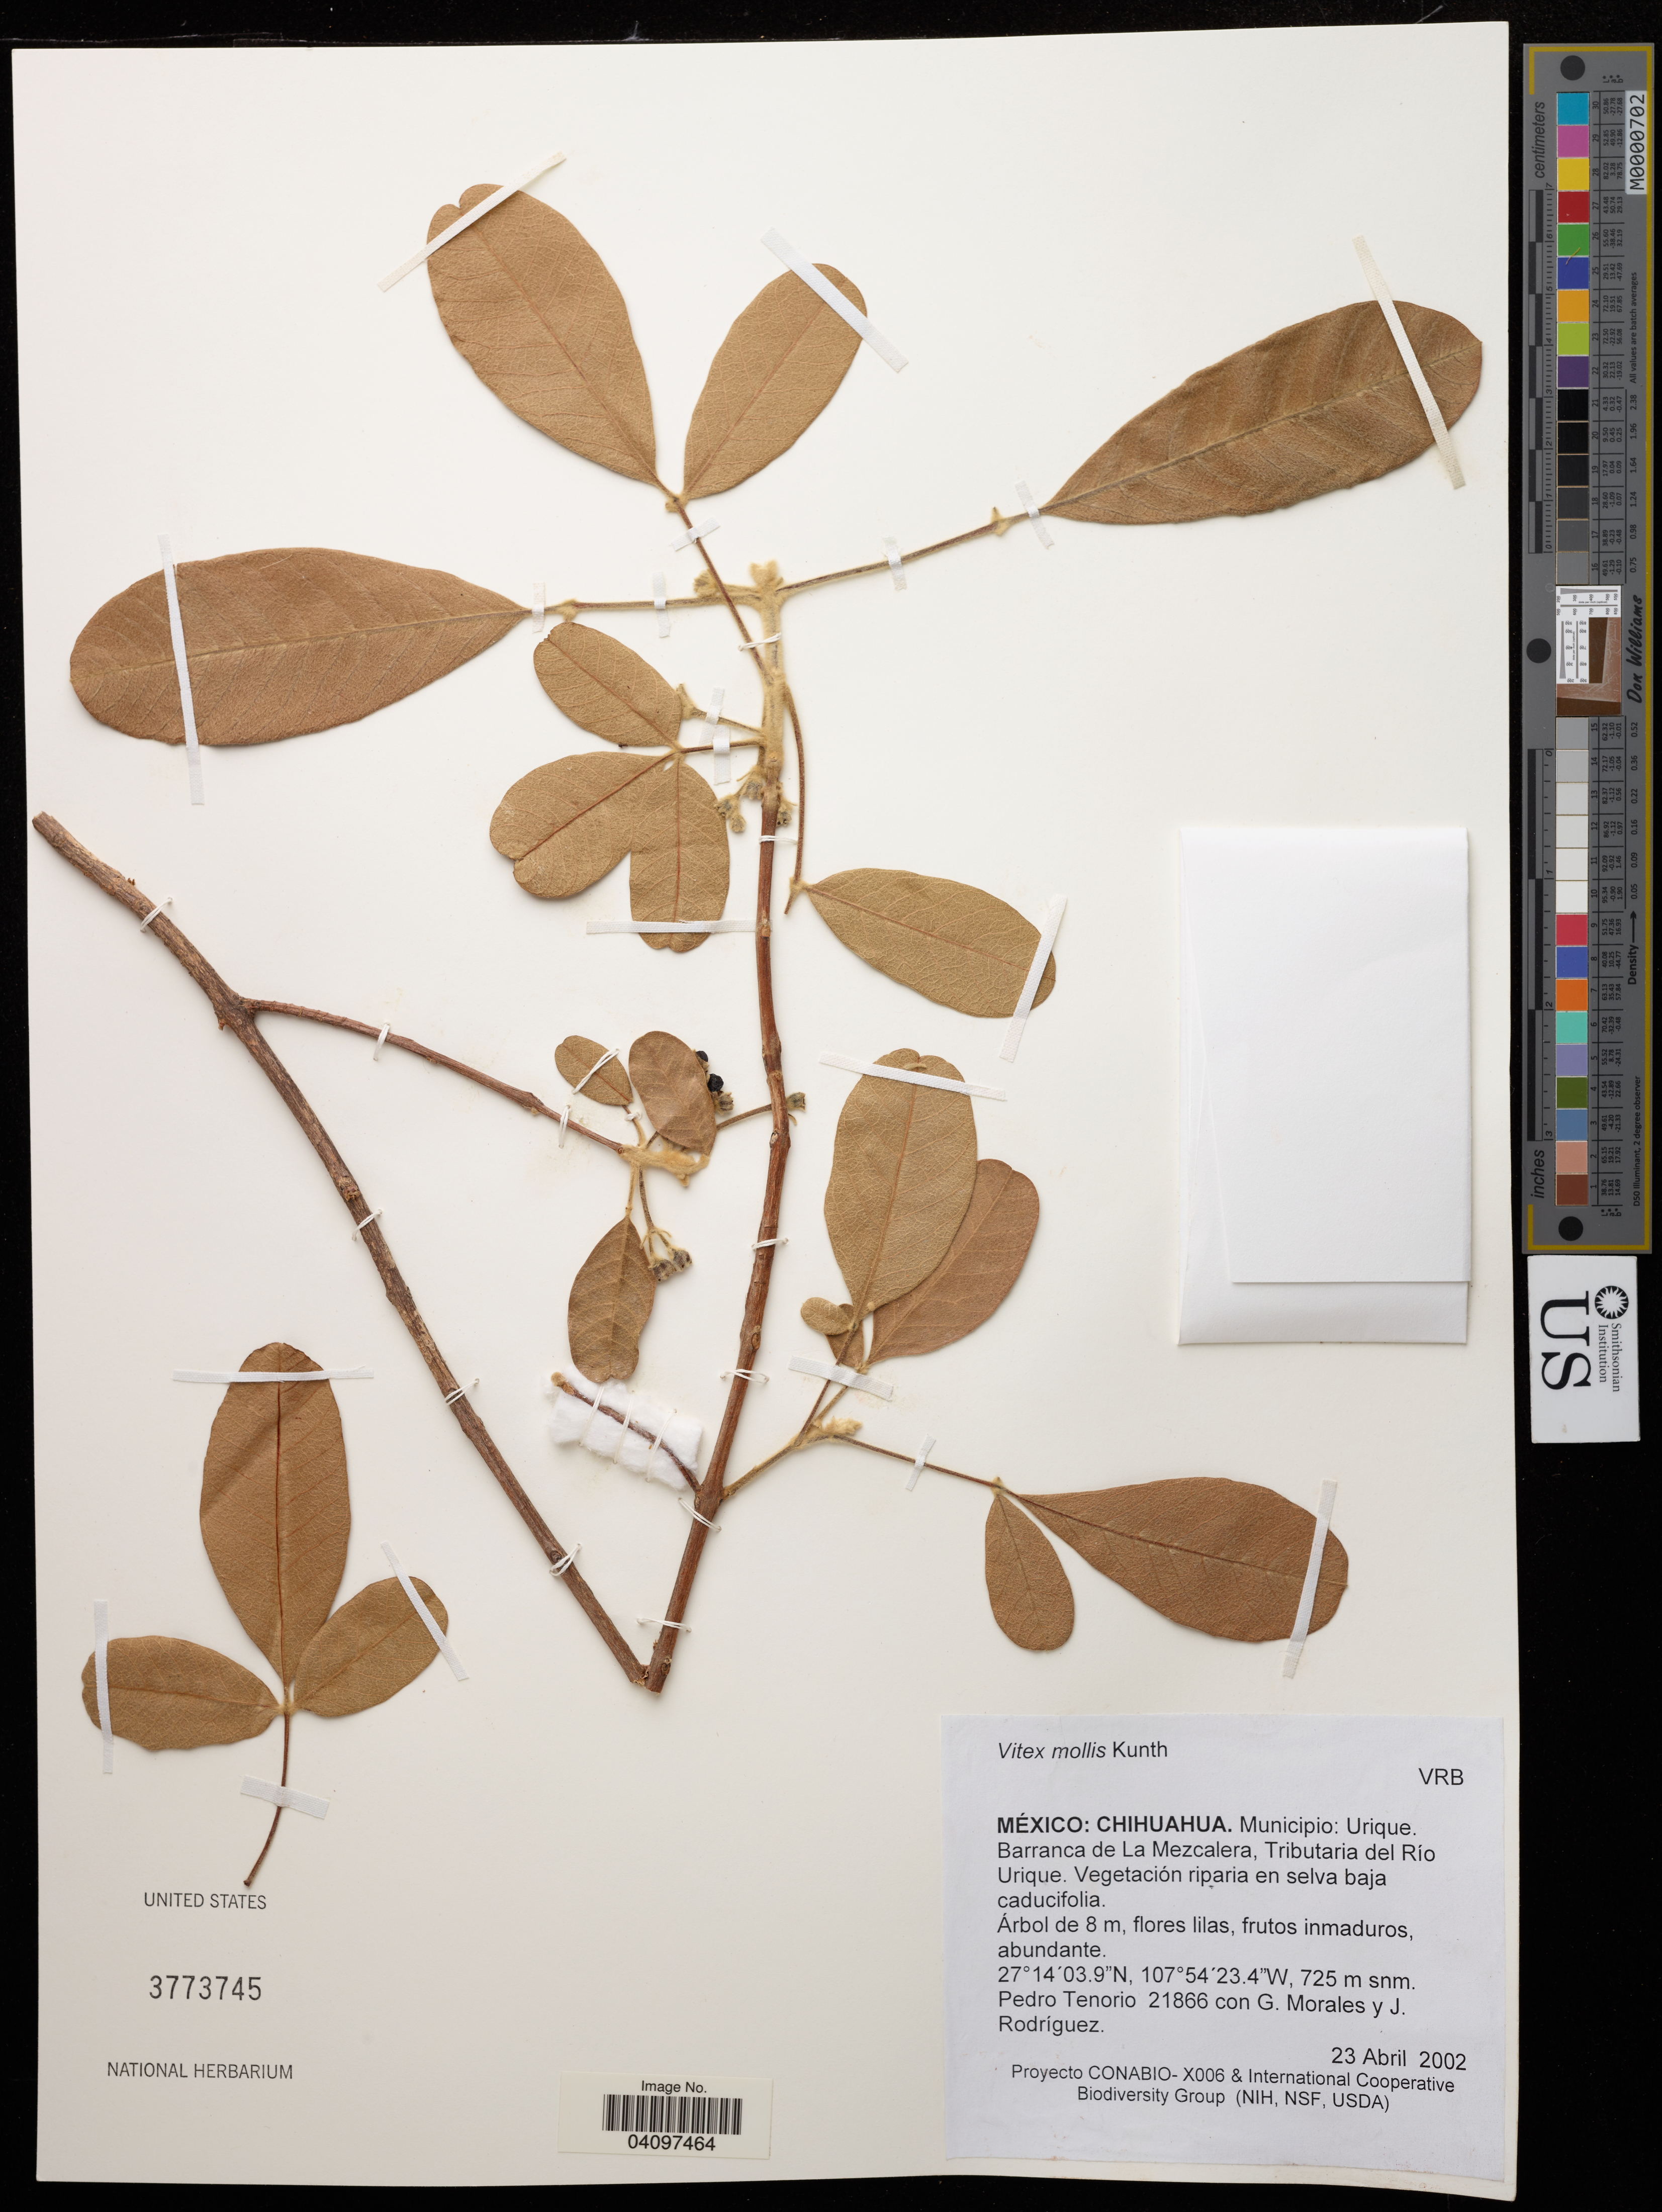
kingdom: Plantae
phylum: Tracheophyta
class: Magnoliopsida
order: Lamiales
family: Lamiaceae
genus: Vitex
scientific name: Vitex mollis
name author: Kunth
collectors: P. Tenorio Lezama, G. Morales & J. Rodríguez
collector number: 21866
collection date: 2002-04-23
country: Mexico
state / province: Chihuahua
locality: Municipio: Urique. Barranca de La Mezcalera, Tributaria del Río Urique.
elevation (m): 725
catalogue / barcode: US 3773745